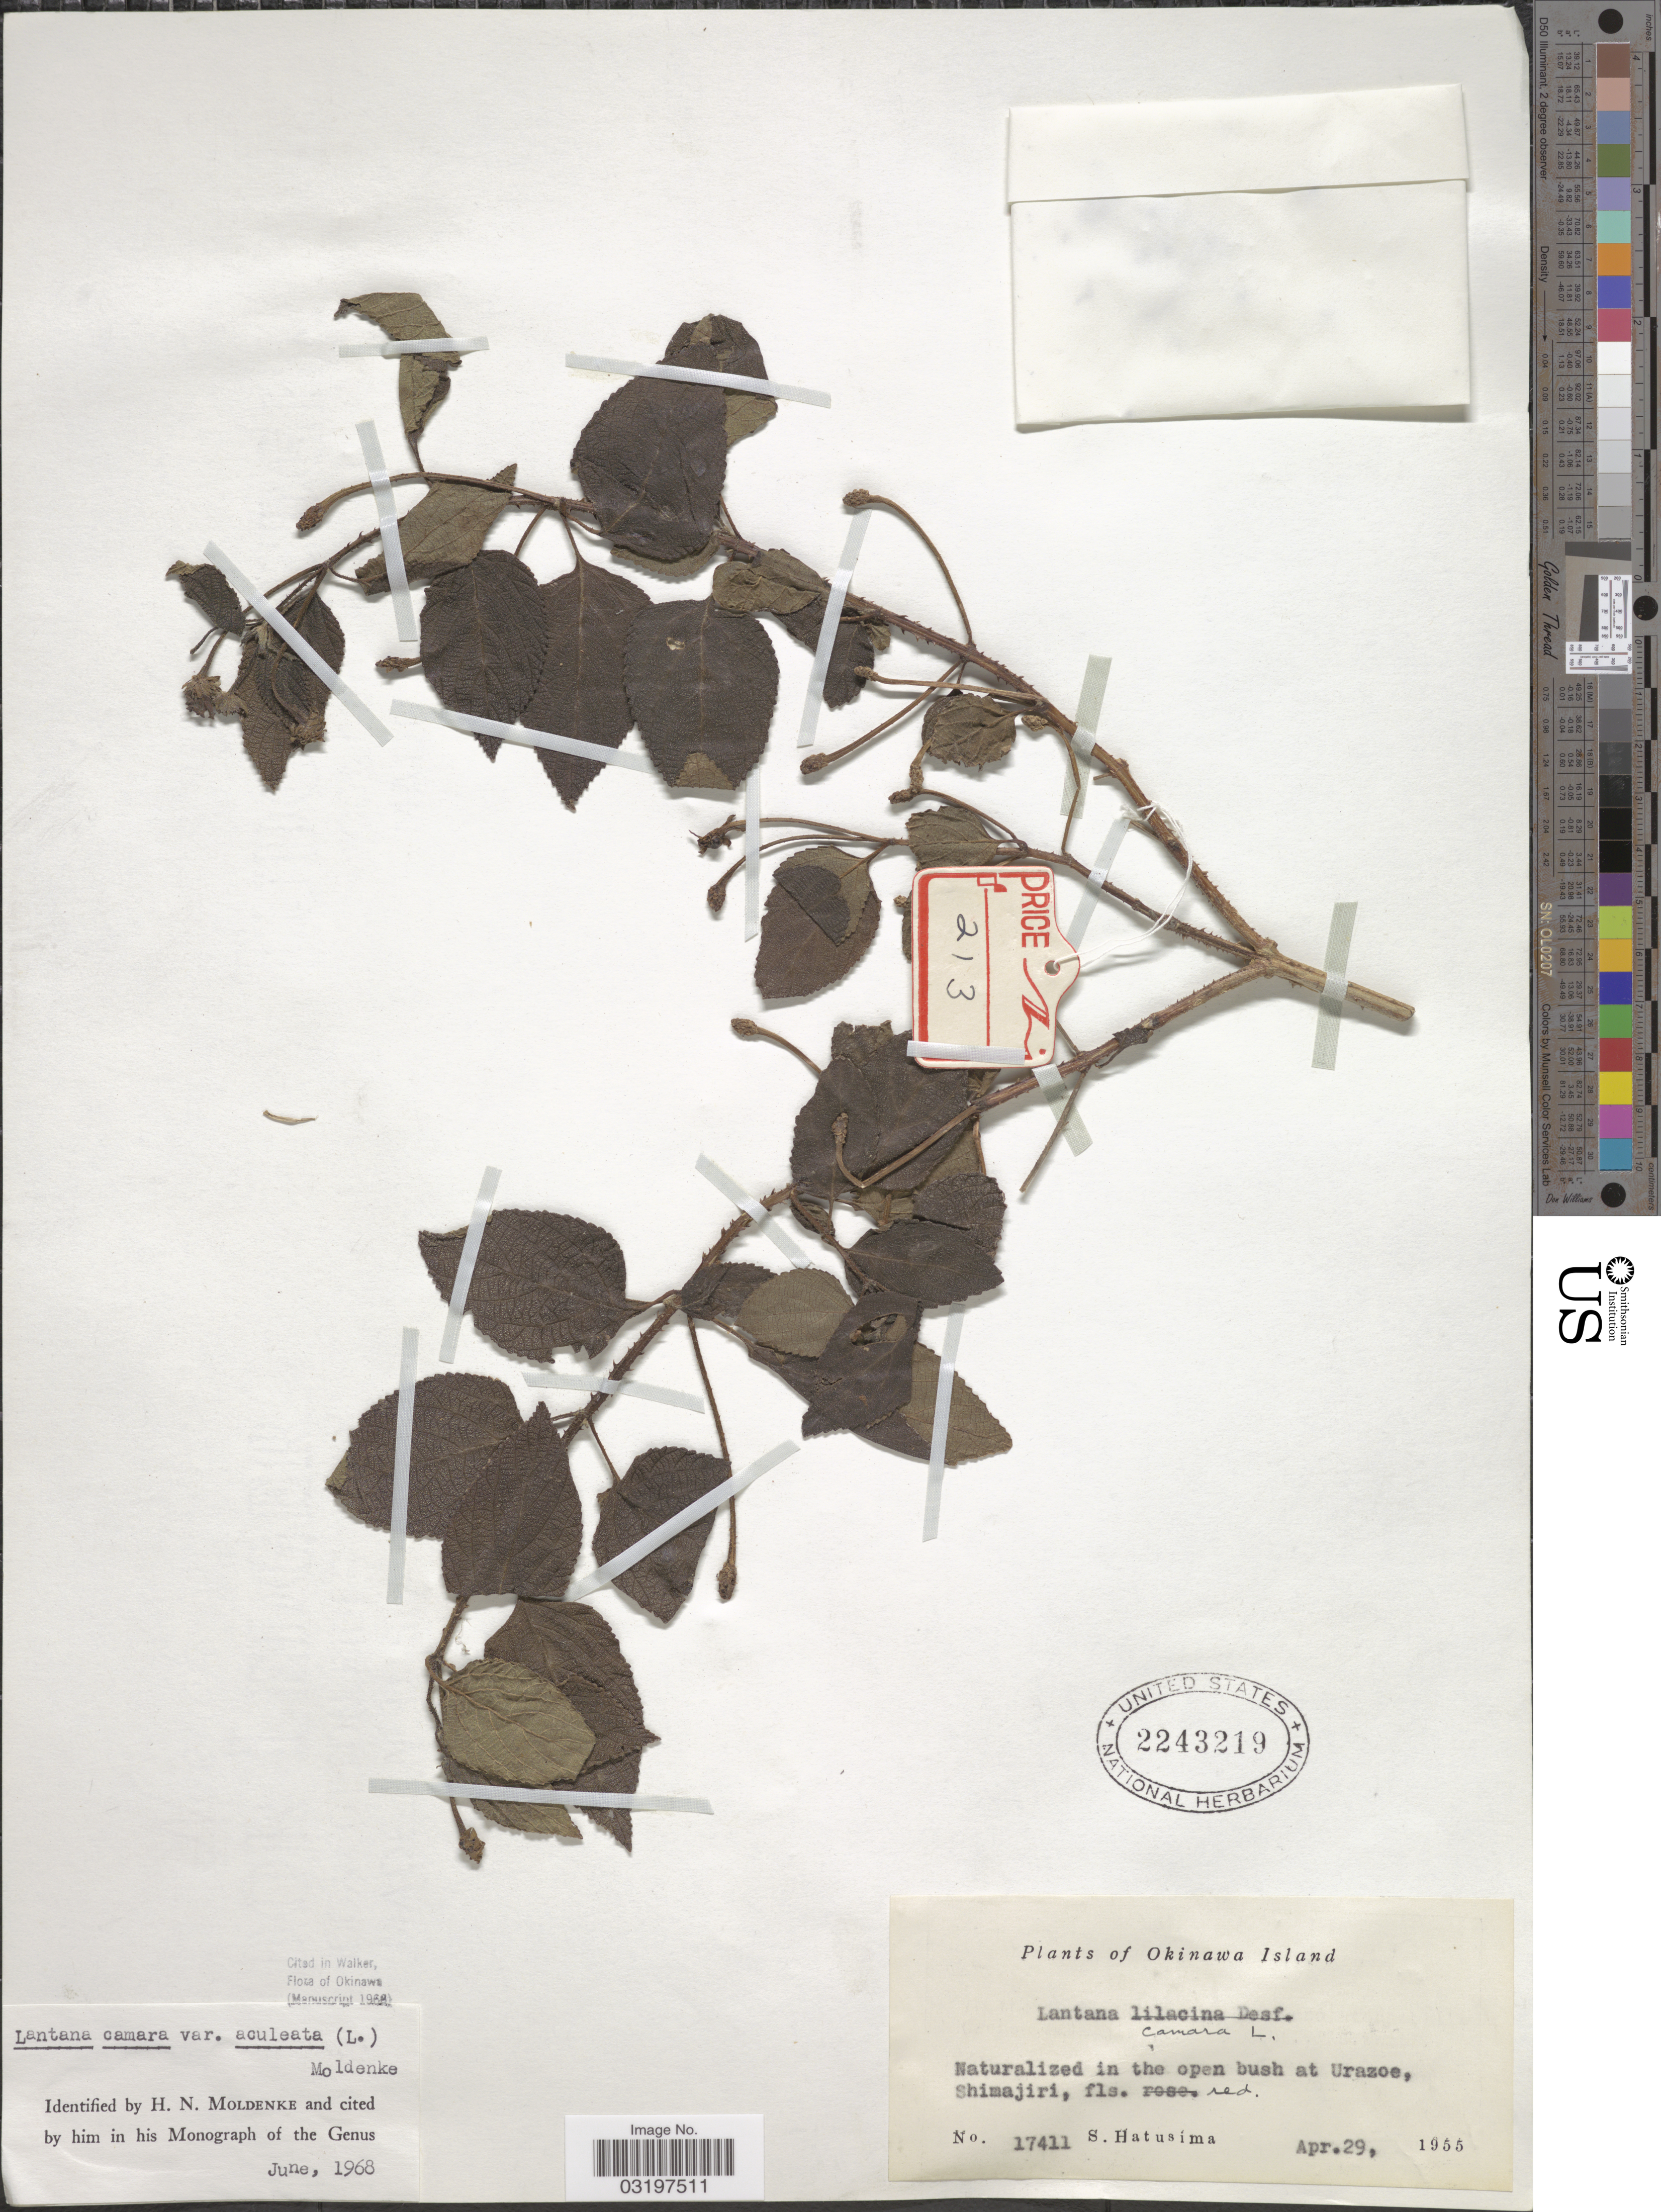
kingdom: Plantae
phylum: Tracheophyta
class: Magnoliopsida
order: Lamiales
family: Verbenaceae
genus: Lantana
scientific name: Lantana camara var. aculeata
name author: (L.) Moldenke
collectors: S. Hatusima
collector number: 17411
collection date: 1955-04-29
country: Japan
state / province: Okinawa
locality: Urazoe, Shimajiri.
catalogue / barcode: US 2243219